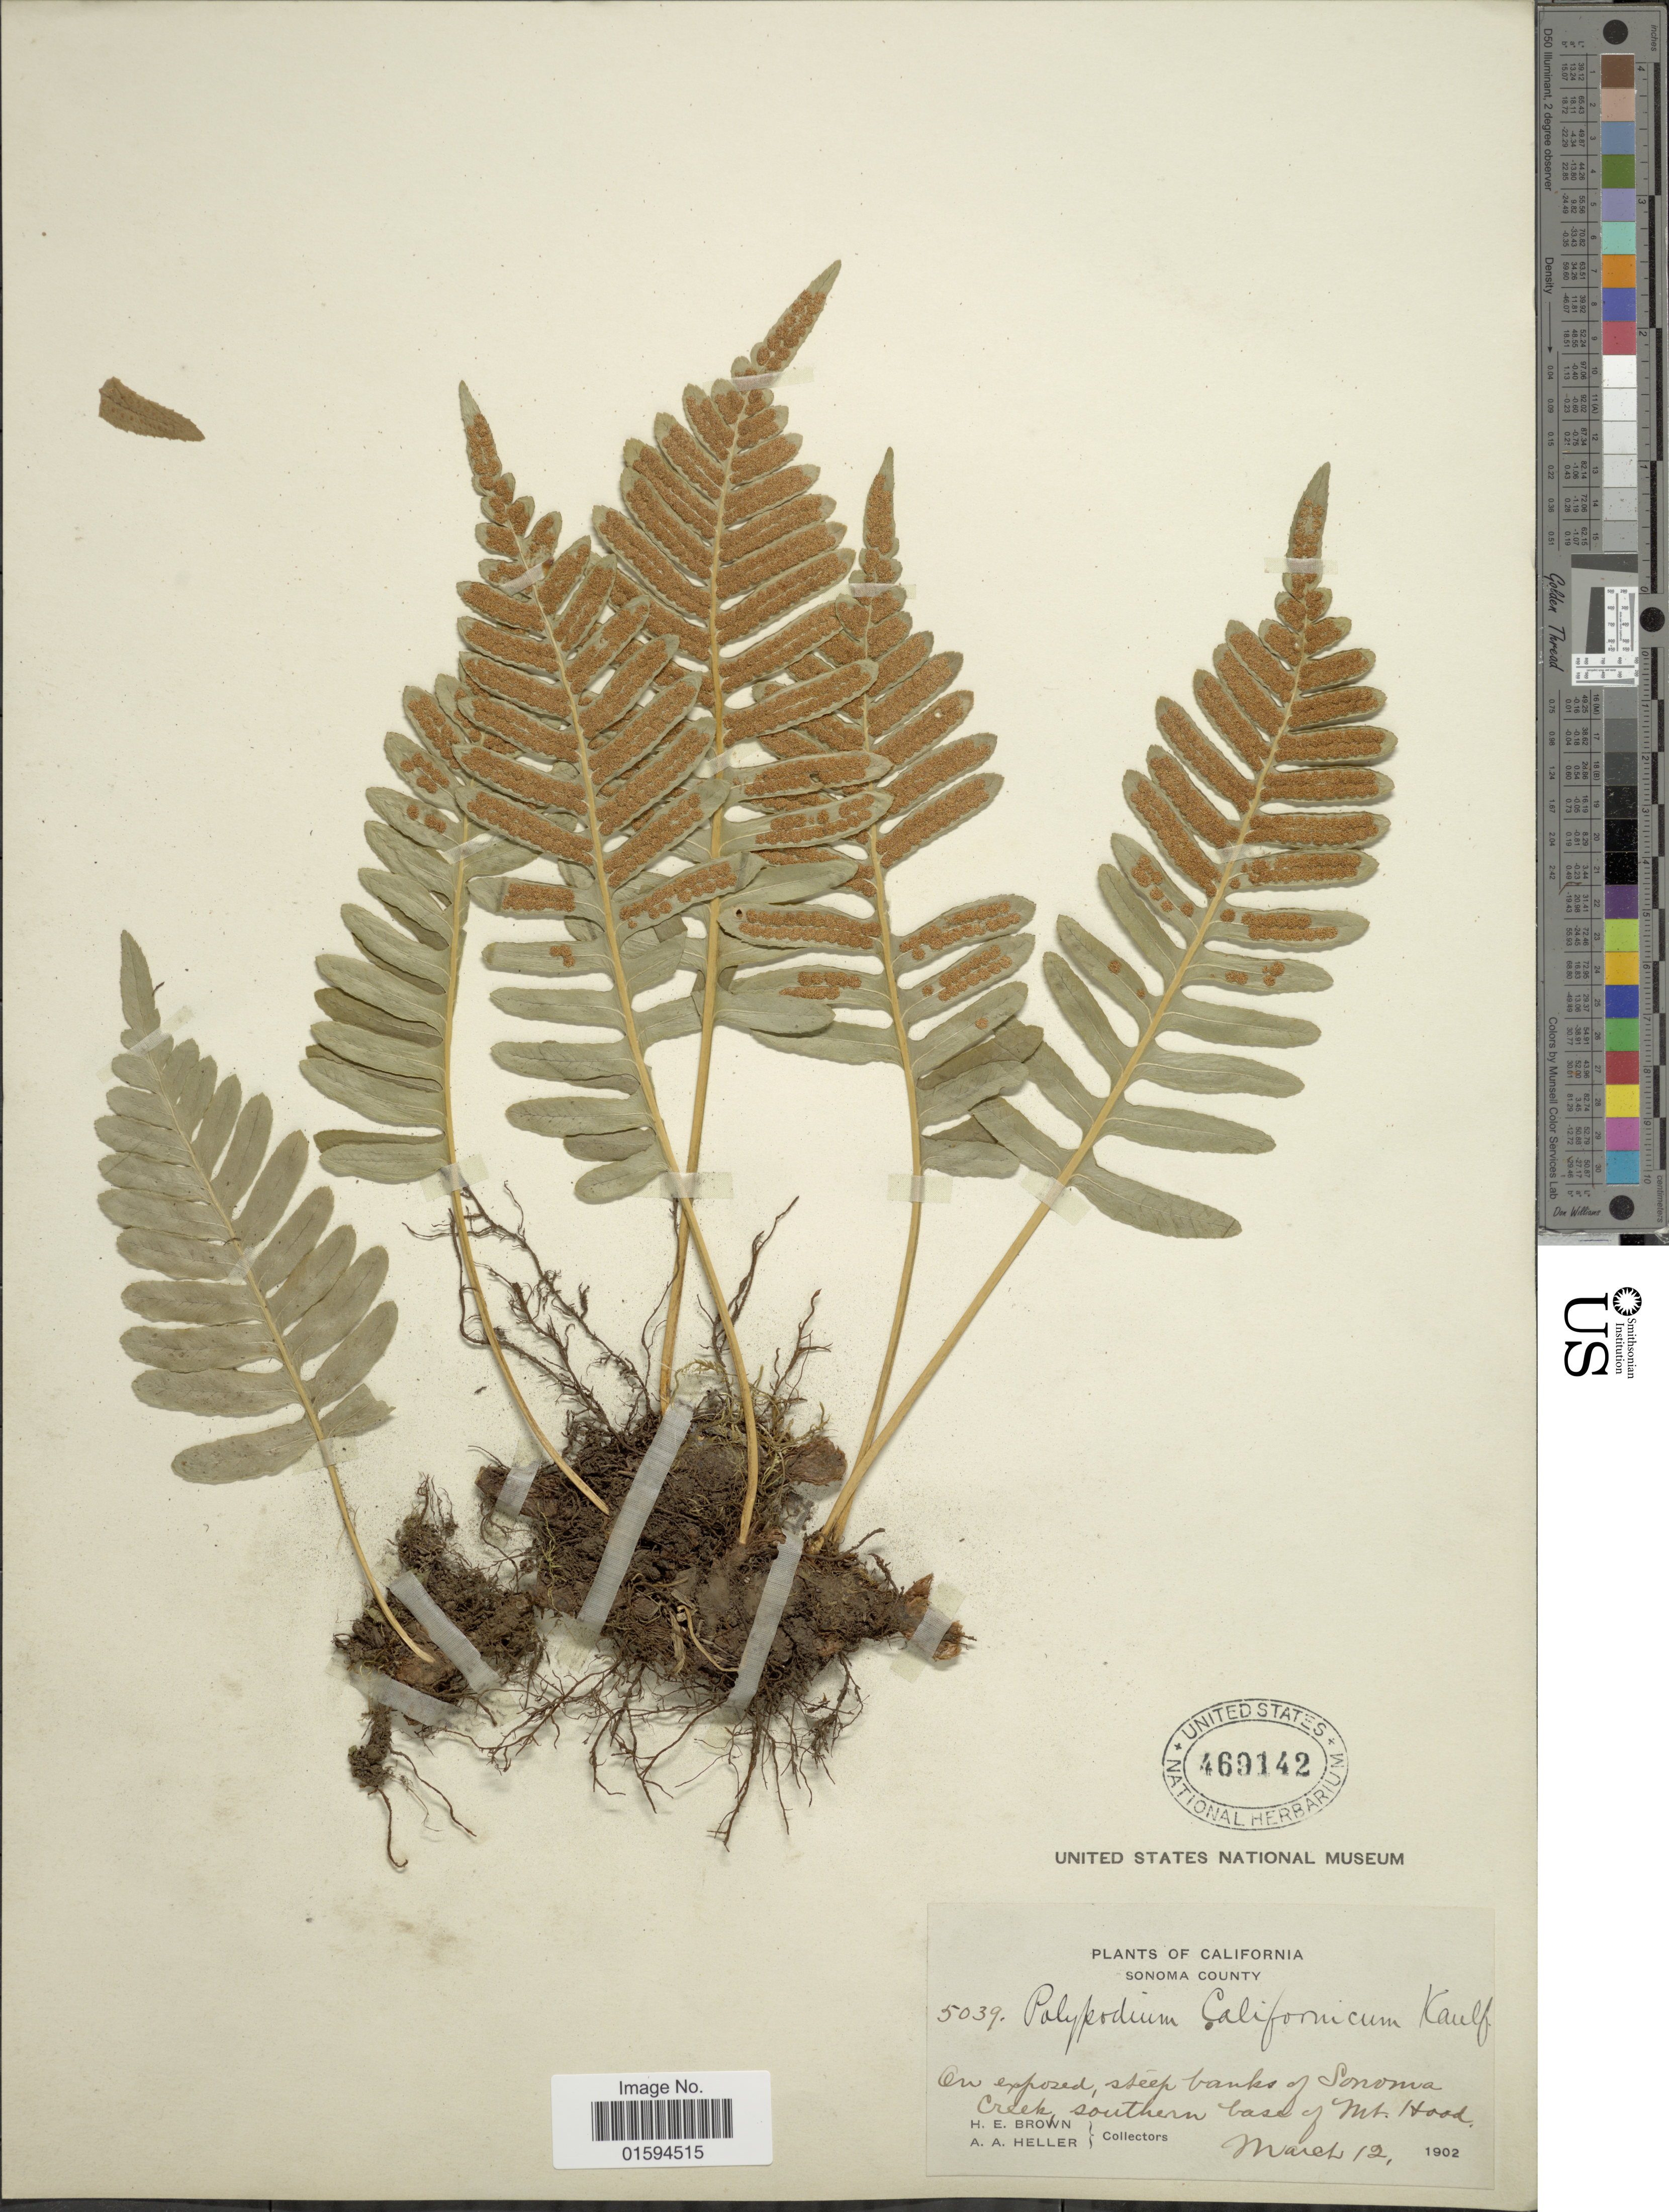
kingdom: Plantae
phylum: Tracheophyta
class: Polypodiopsida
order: Polypodiales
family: Polypodiaceae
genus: Polypodium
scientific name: Polypodium californicum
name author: Kaulf.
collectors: H. E. Brown & A. A. Heller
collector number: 5039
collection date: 1902-03-12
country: United States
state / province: California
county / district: Sonoma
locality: Sonoma County, on exposed, steep banks of Sonoma Creek, southern base of Mt. Hood.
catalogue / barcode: US 469142